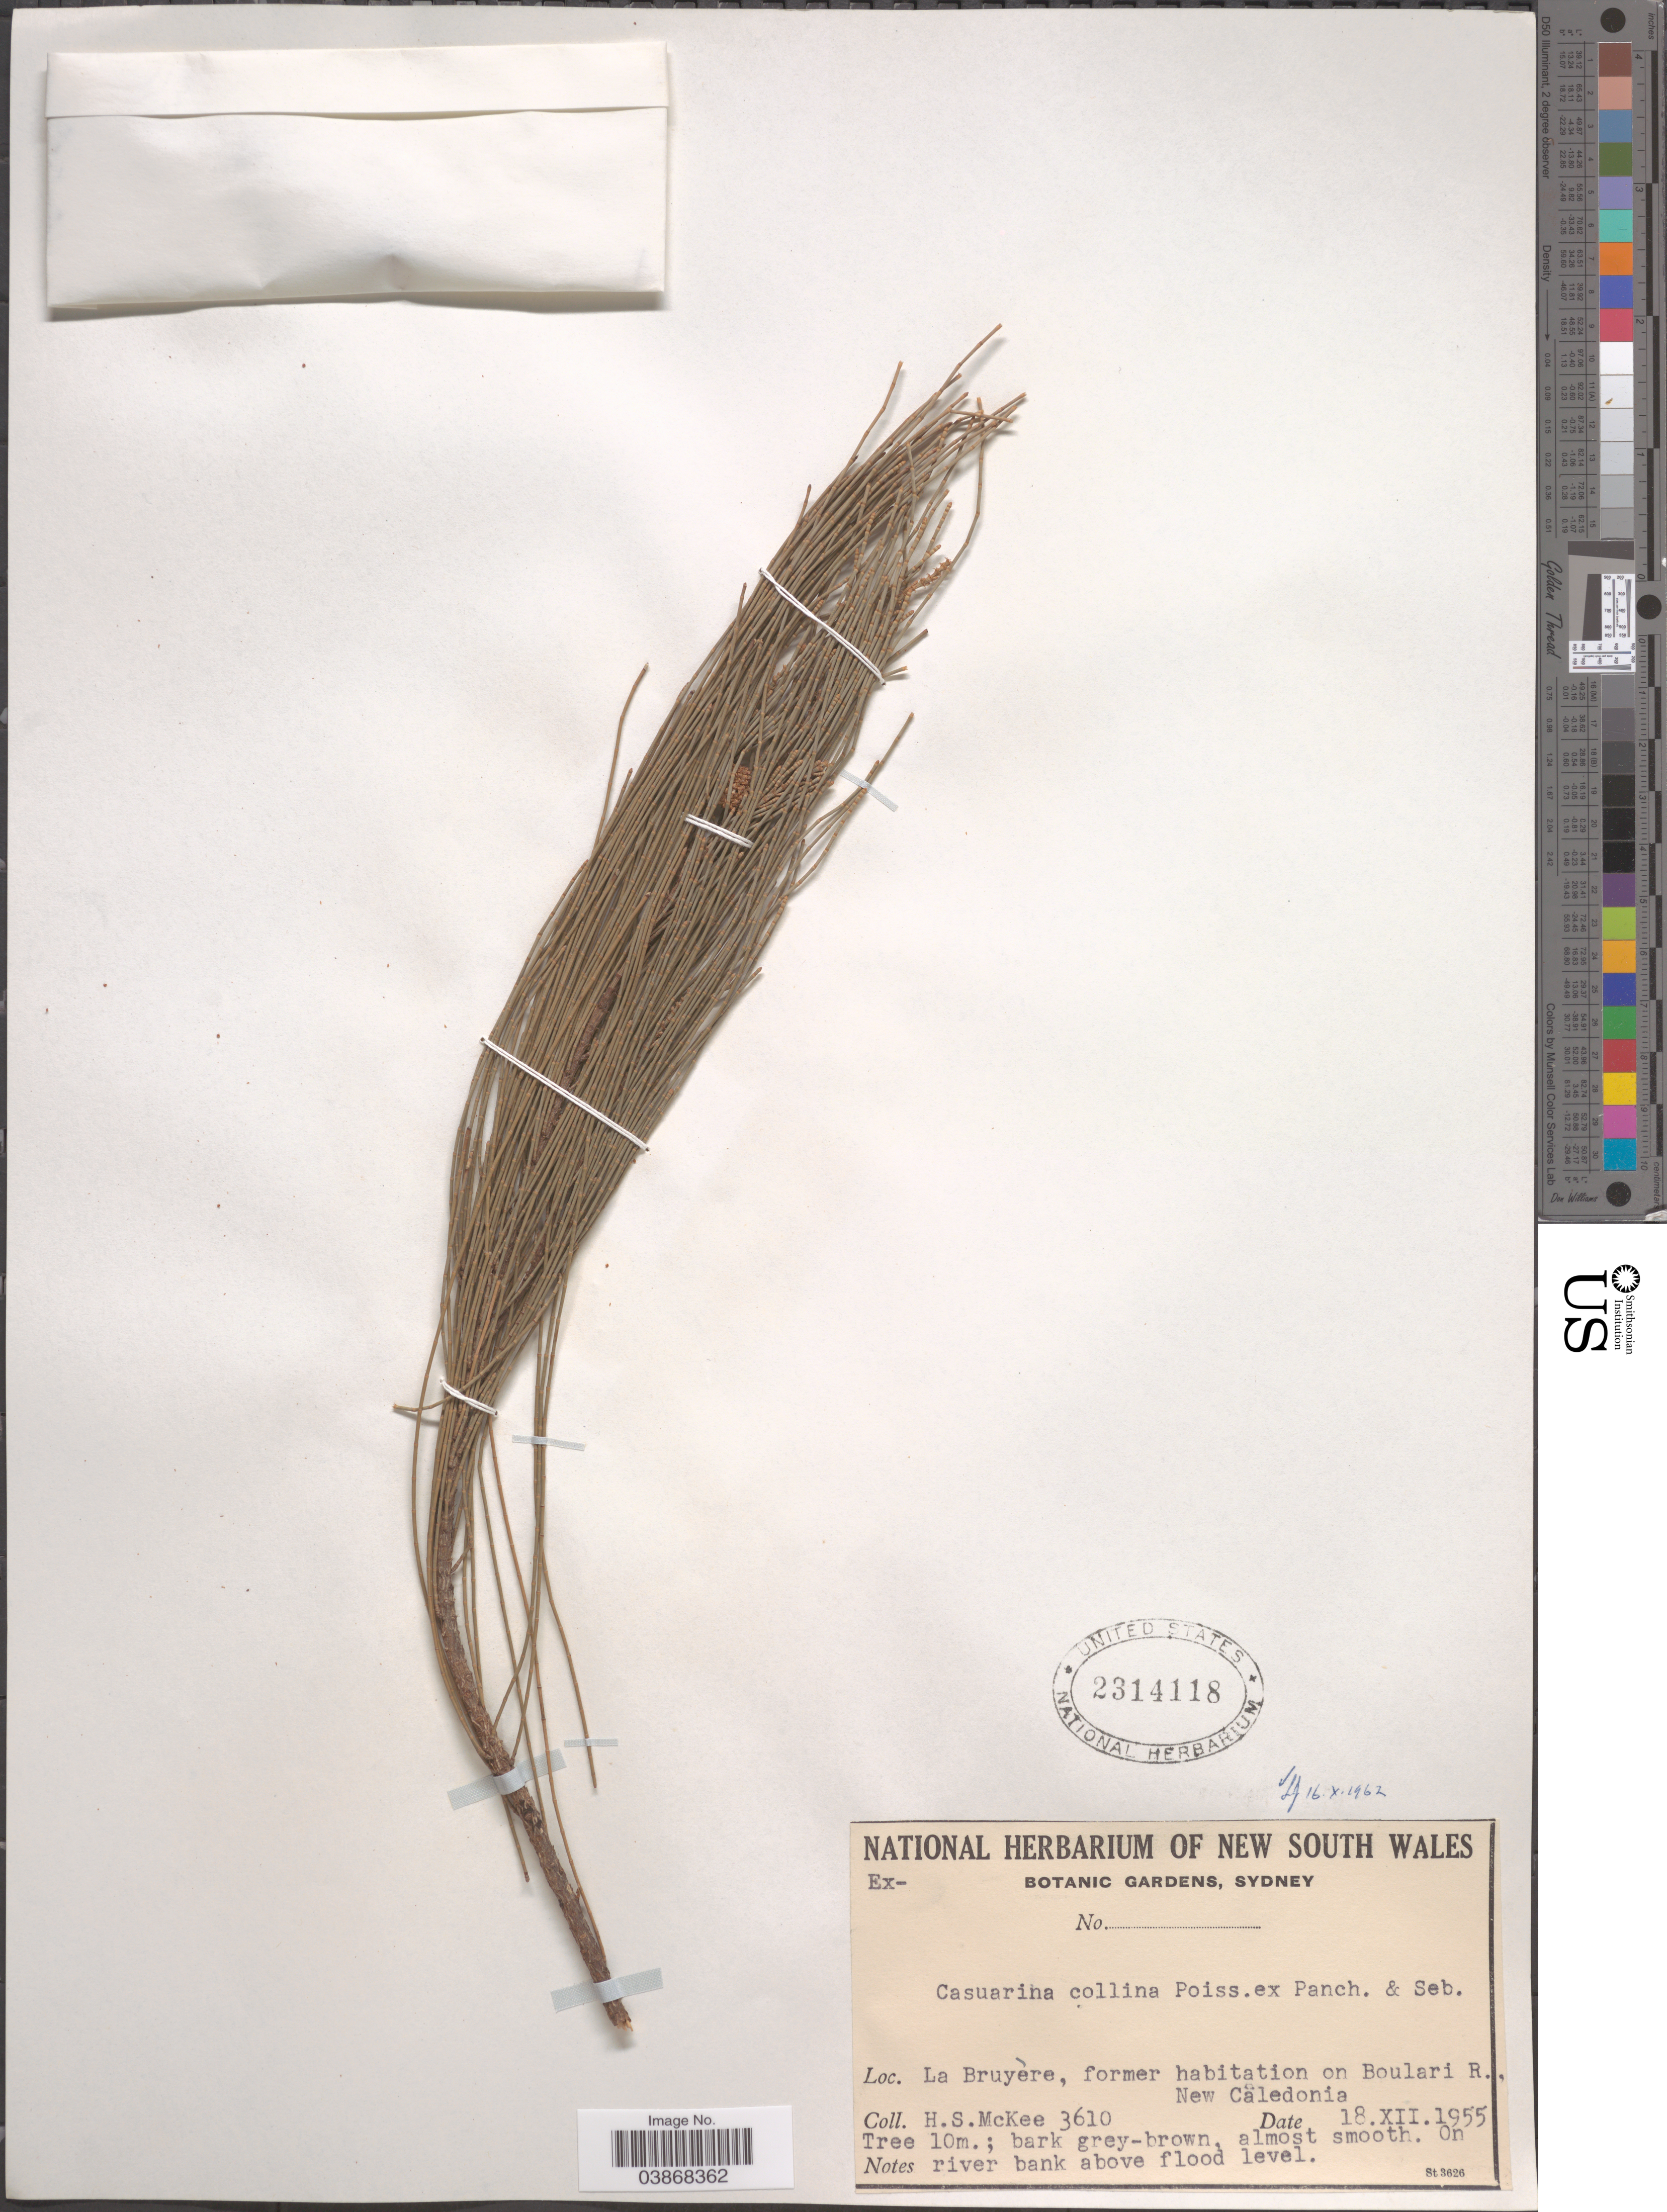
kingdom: Plantae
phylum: Tracheophyta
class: Magnoliopsida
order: Fagales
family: Casuarinaceae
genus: Casuarina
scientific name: Casuarina collina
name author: J. Poiss. ex Pancher & Sebert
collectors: H. S. McKee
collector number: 3610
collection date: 1955-12-18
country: New Caledonia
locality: La Bruyère, former habitation on Boulari R.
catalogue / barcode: US 2314118